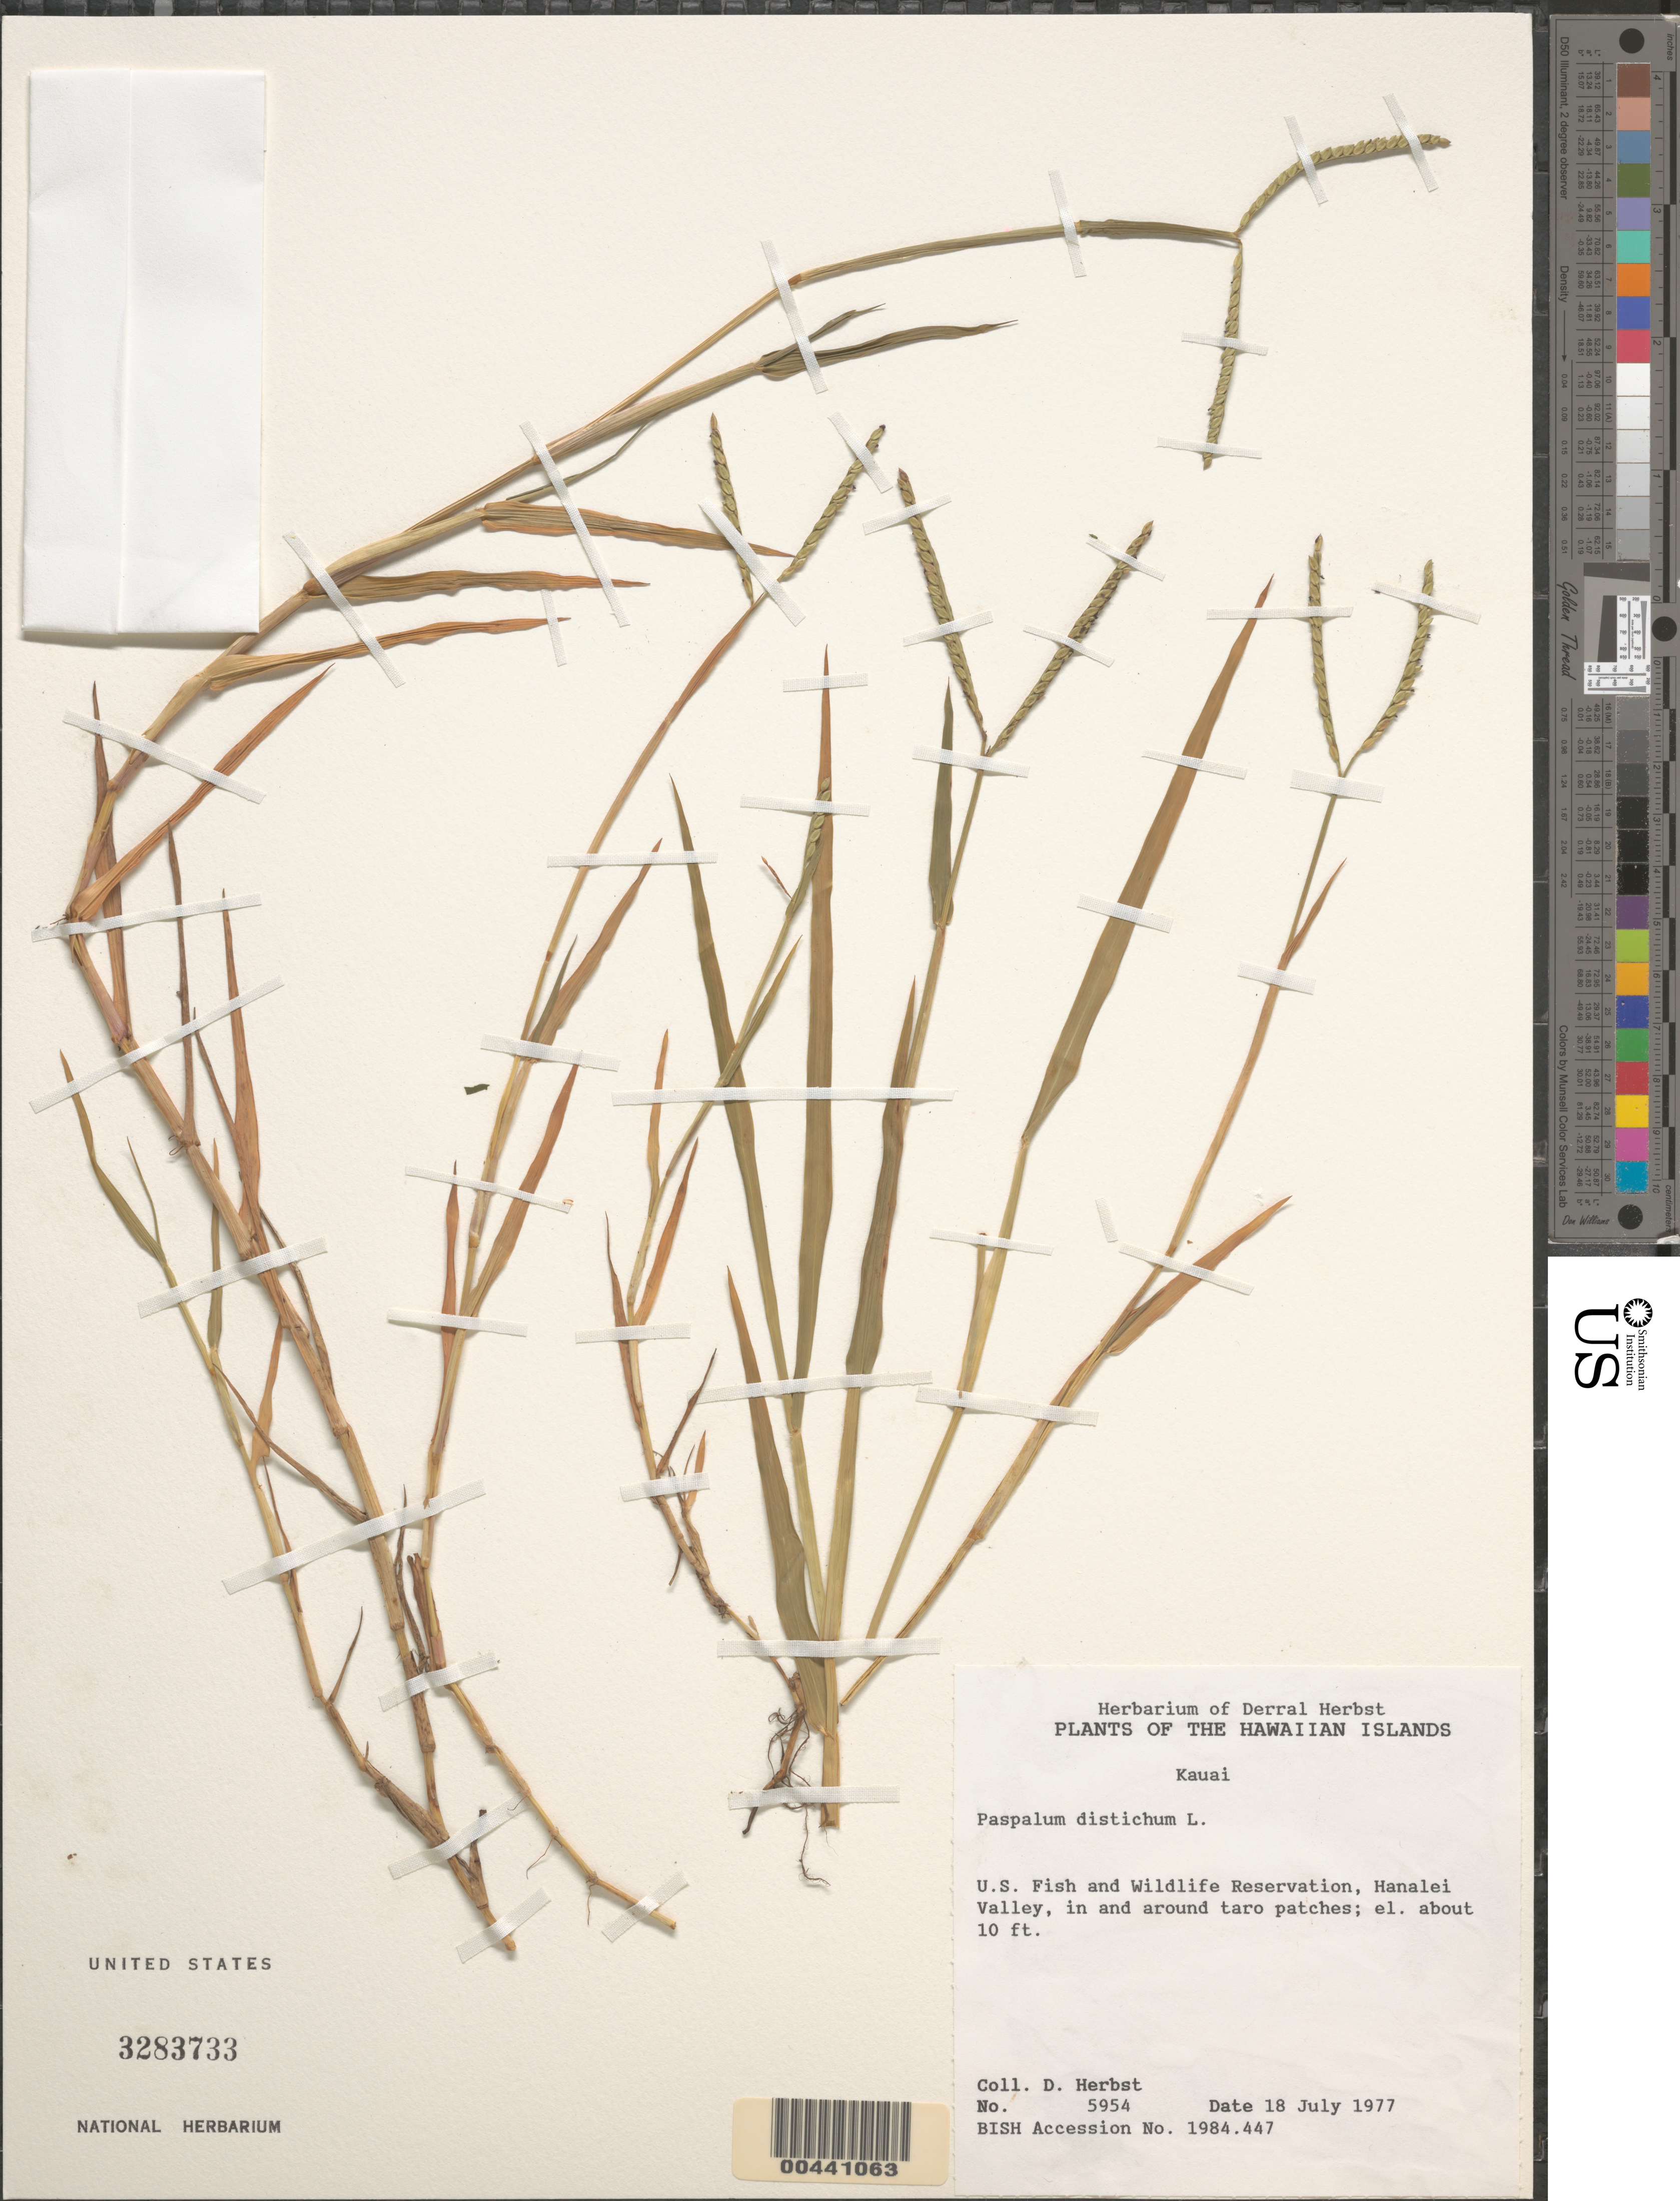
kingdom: Plantae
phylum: Tracheophyta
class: Liliopsida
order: Poales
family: Poaceae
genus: Paspalum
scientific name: Paspalum distichum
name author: L.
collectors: D. R. Herbst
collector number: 5954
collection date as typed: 18 Jul 1977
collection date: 1977-07-18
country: United States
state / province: Hawaii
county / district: Kauai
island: Kaua'i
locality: U.S. Fish and Wildlife Reservation, Hanalei Valley.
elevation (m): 3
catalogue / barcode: US 3283733